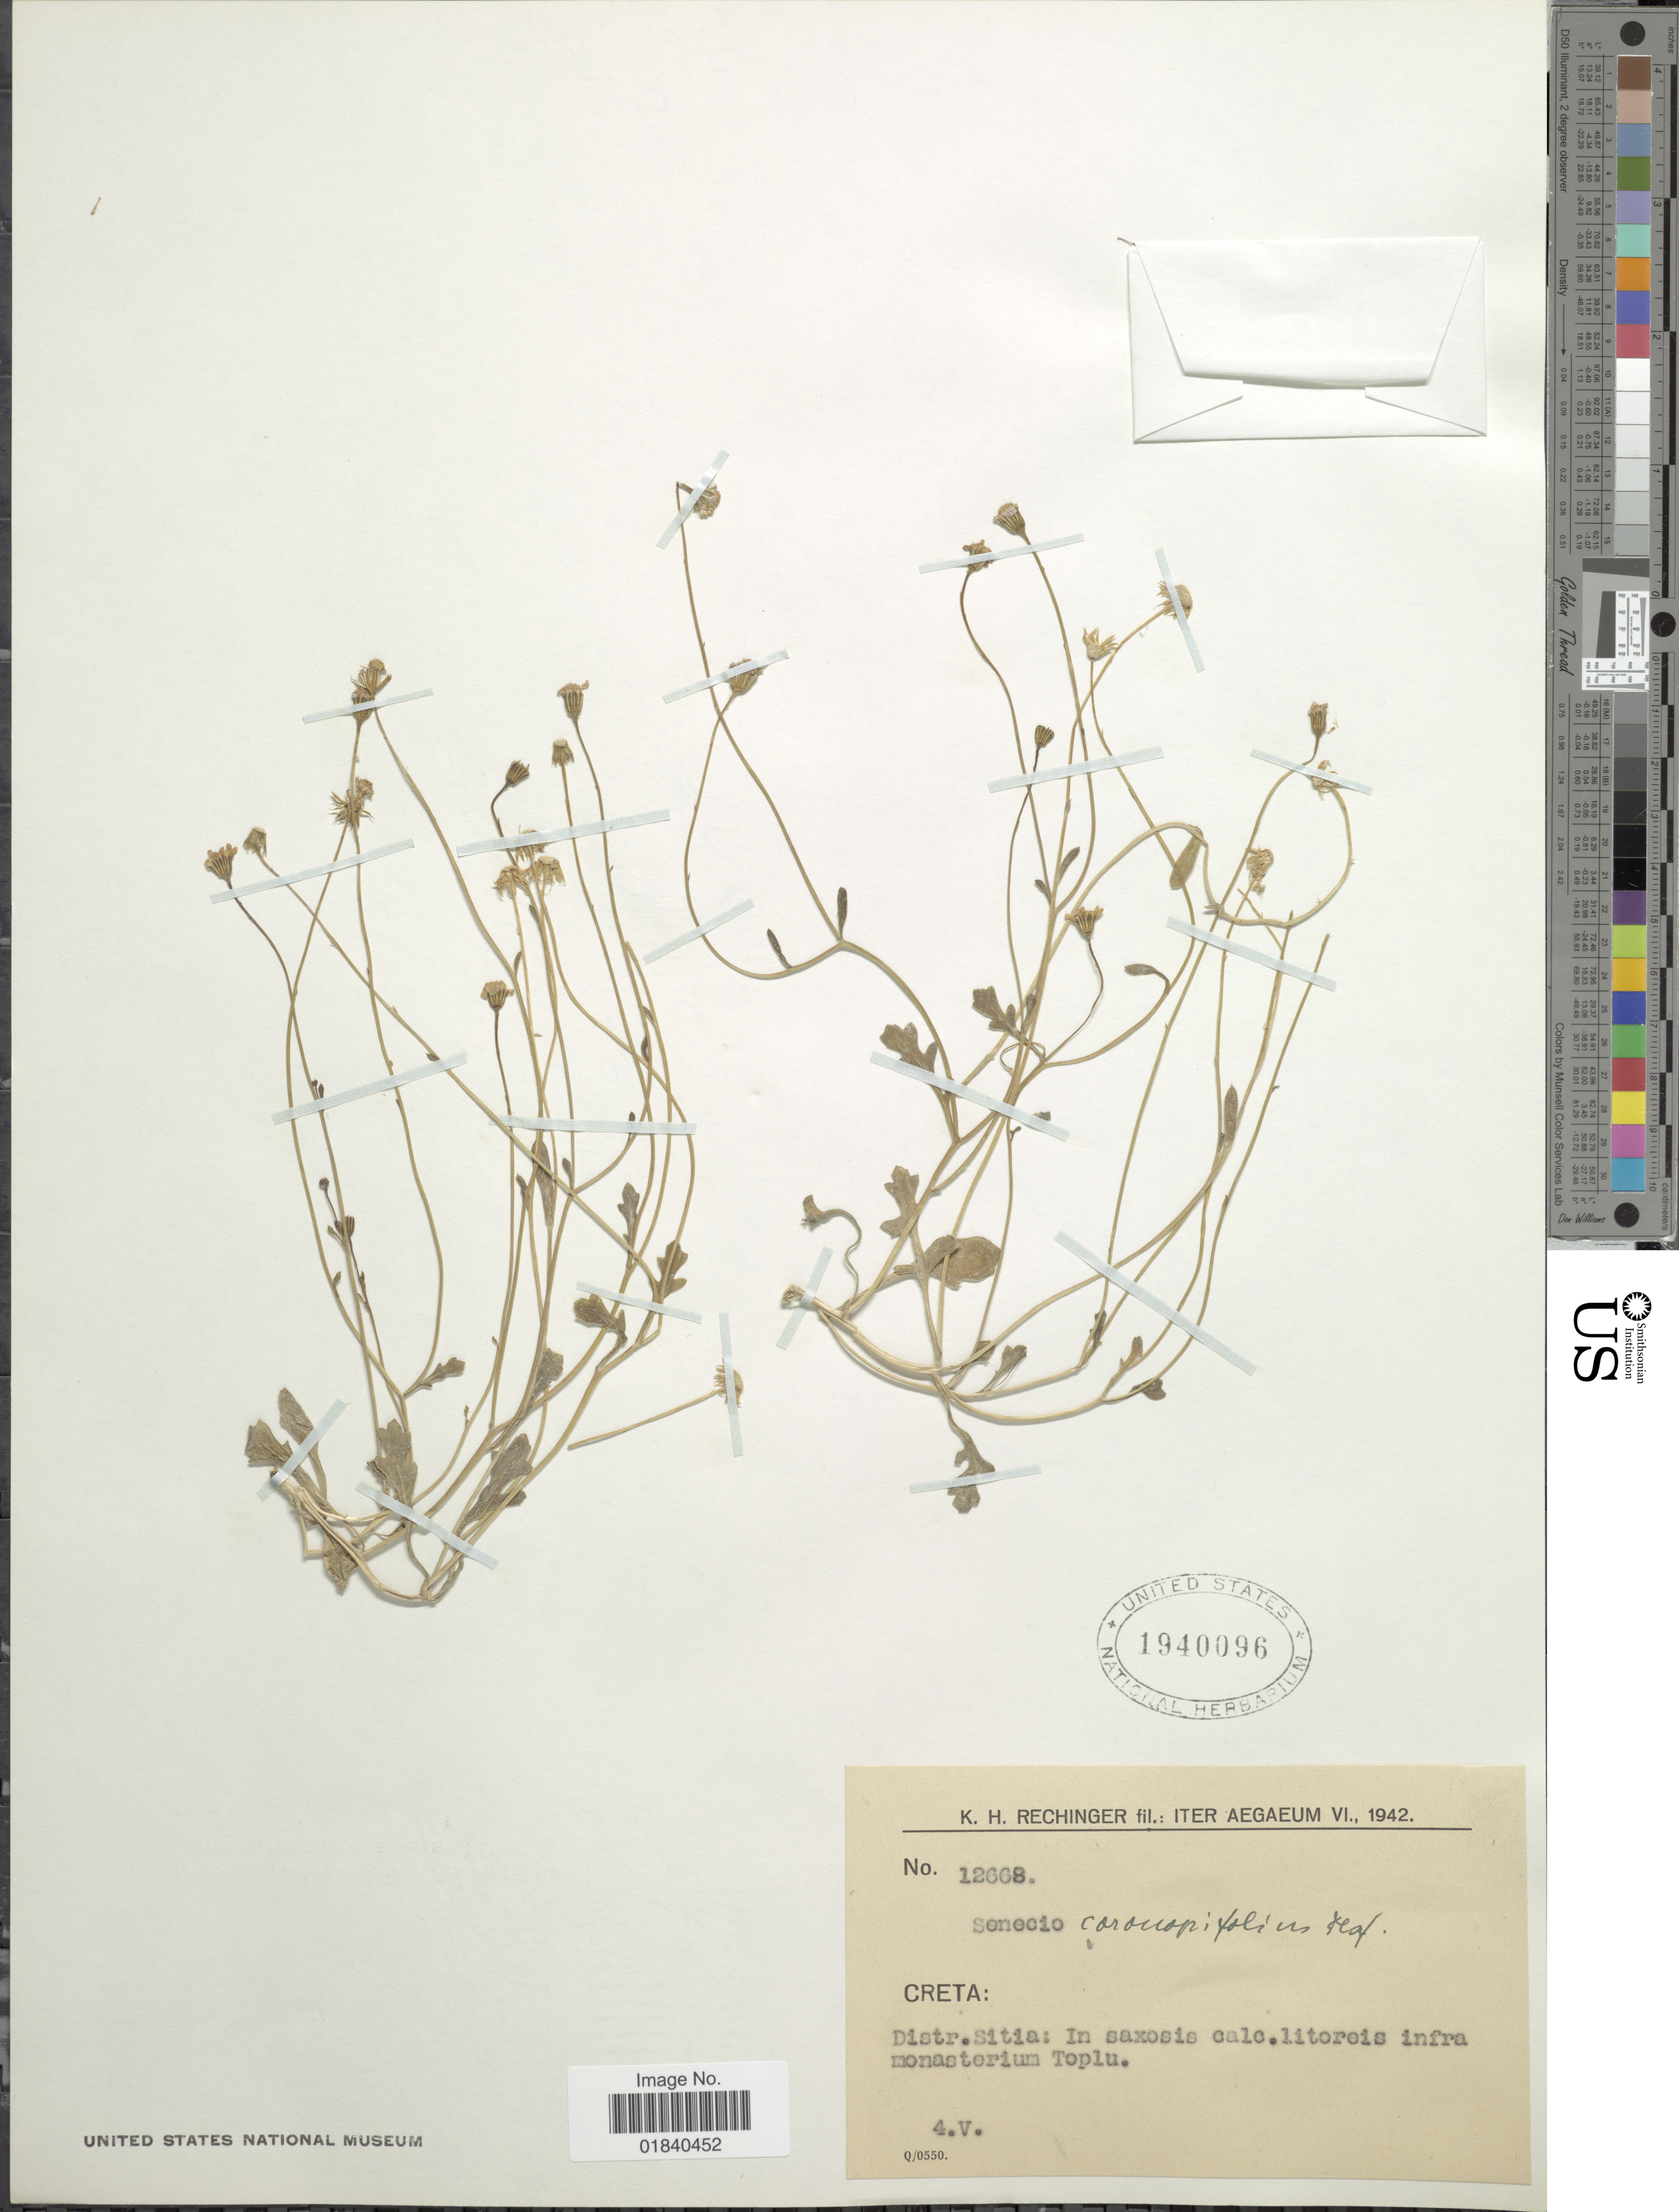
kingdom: Plantae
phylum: Tracheophyta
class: Magnoliopsida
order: Asterales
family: Asteraceae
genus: Senecio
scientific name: Senecio glaucus subsp. coronopifolius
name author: (Maire) C. Alexander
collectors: K. H. Rechinger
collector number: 12668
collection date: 1942-05-04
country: Greece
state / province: Crete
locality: Creta: Distr. Sitia: In saxosis calc. litoreis infra. monasterium Toplu.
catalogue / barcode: US 1940096